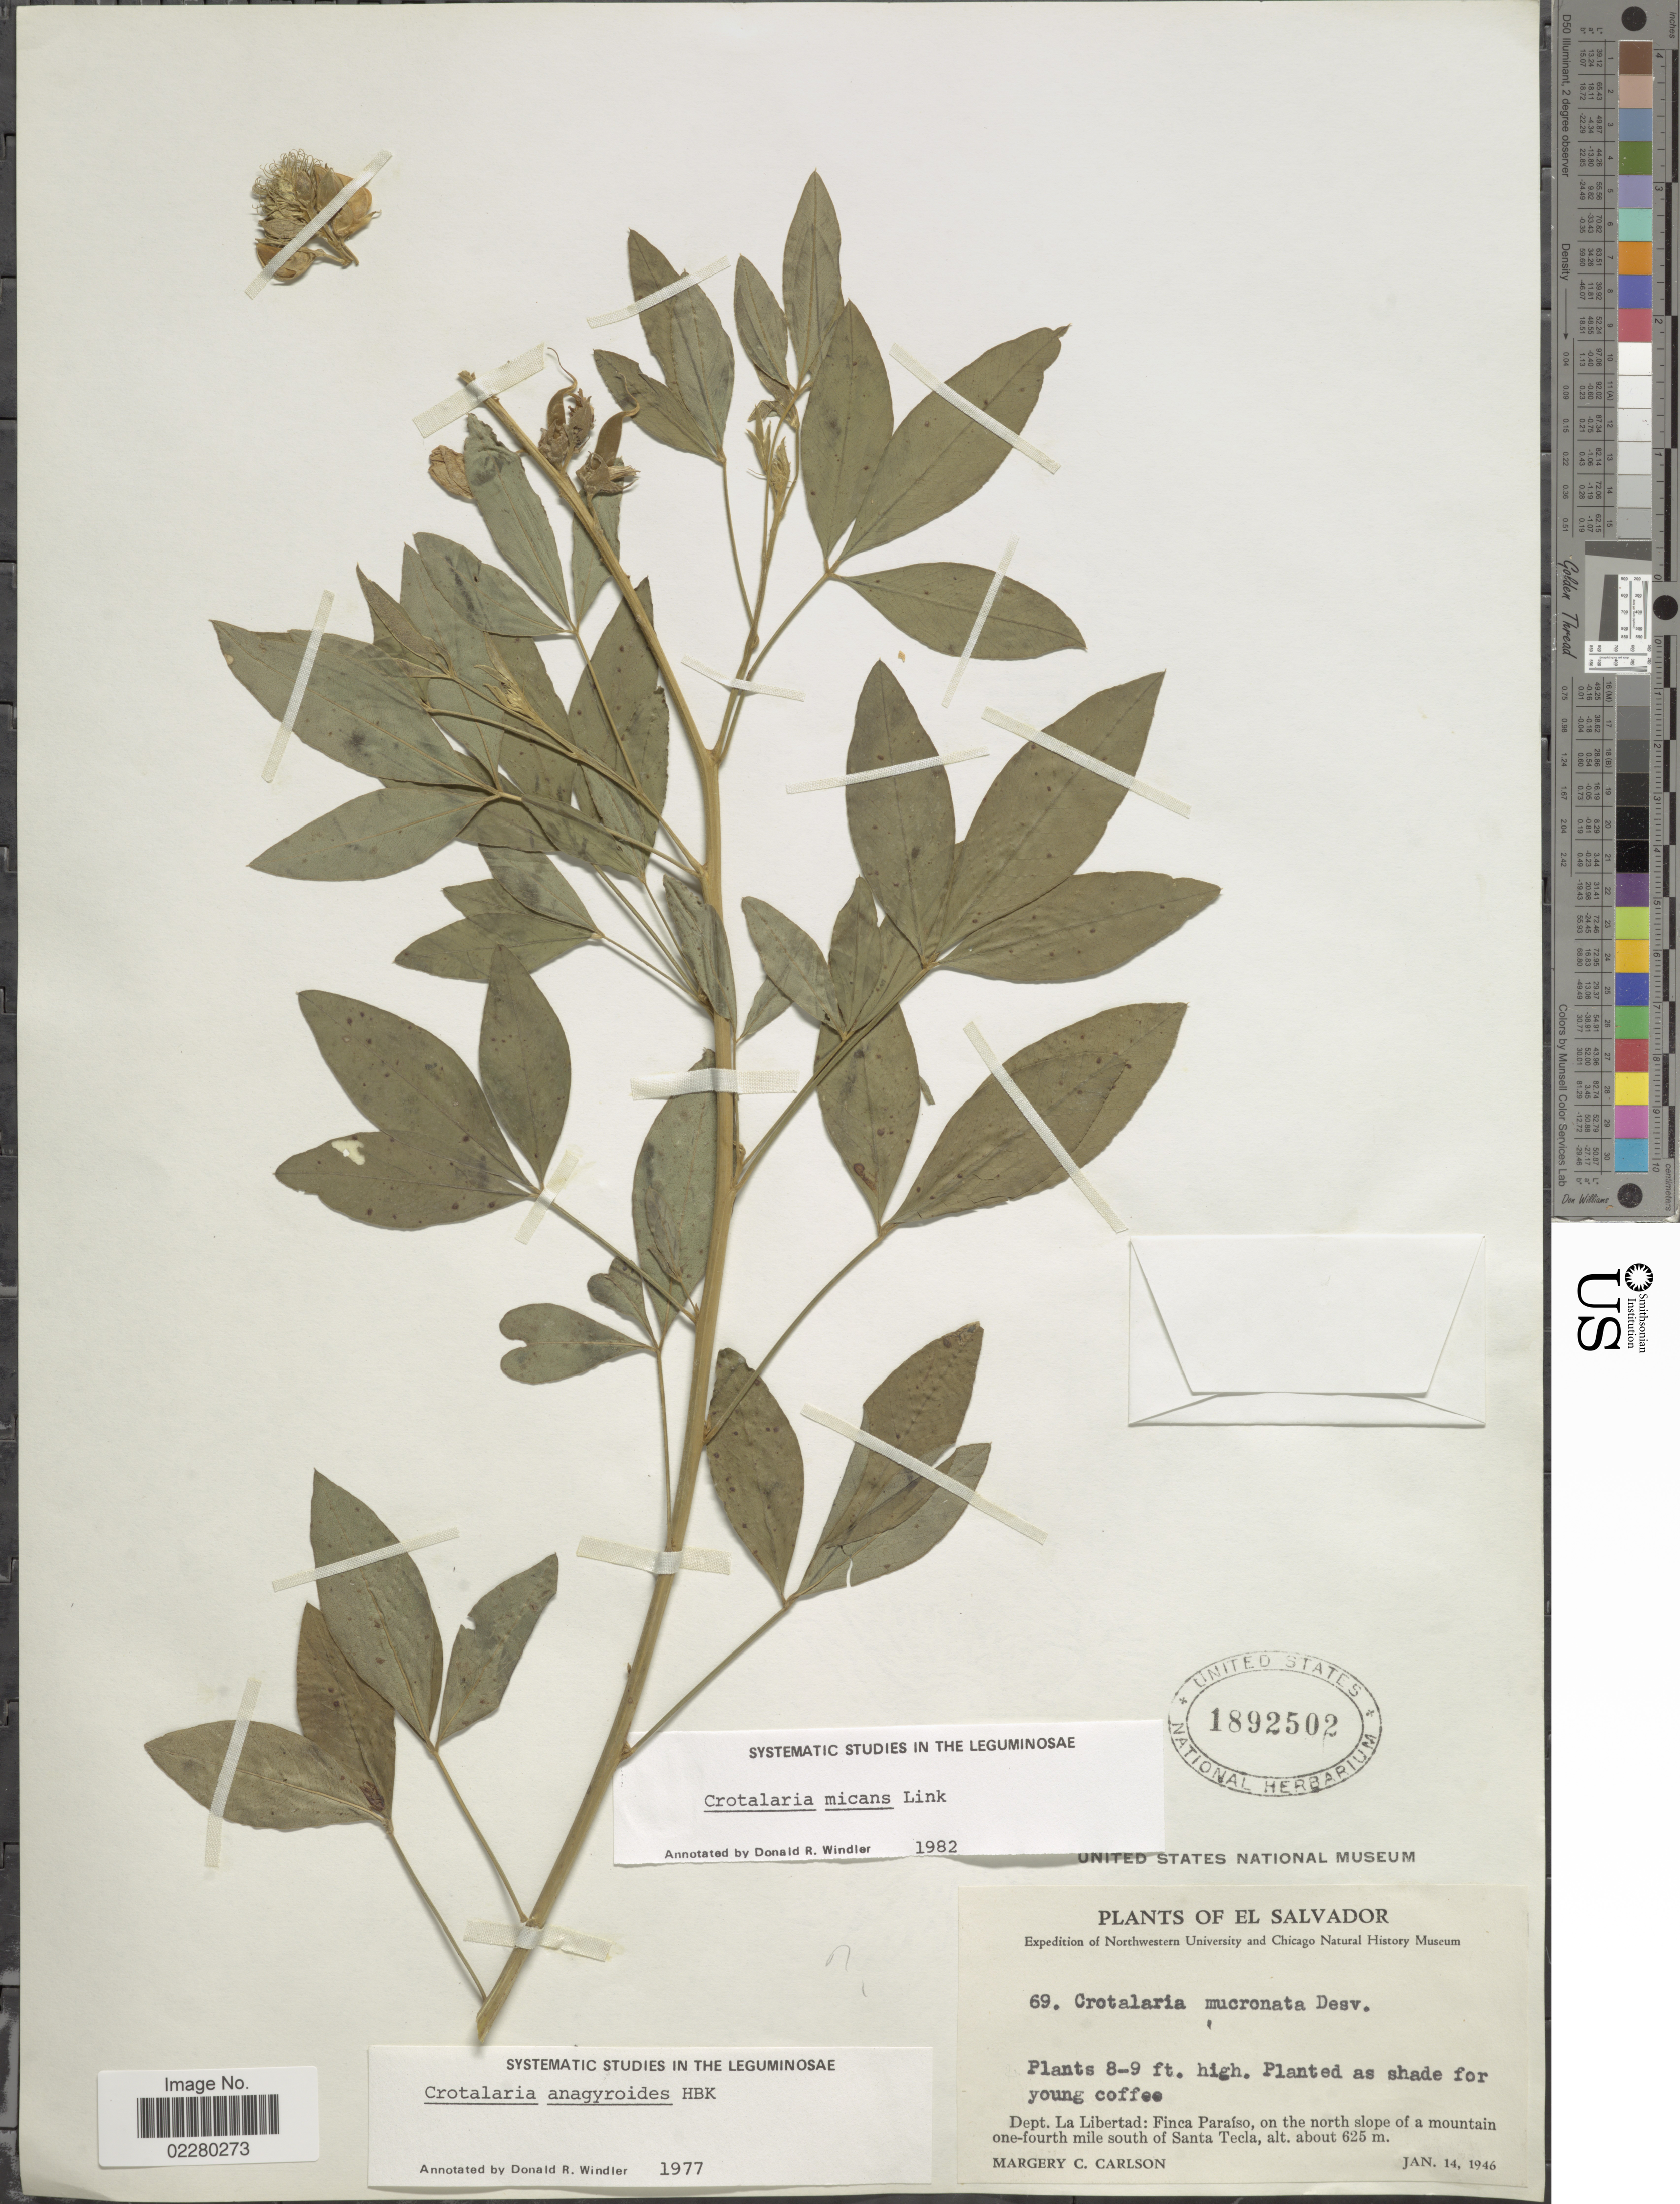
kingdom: Plantae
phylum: Tracheophyta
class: Magnoliopsida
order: Fabales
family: Fabaceae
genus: Crotalaria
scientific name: Crotalaria micans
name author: Link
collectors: M. C. Carlson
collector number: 69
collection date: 1946-01-14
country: El Salvador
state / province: La Libertad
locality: Dept. La Libertad: Finca Paraíso, on the north slope of a mountain one-fourth mile south of Santa Tecla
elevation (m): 625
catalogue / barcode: US 1892502